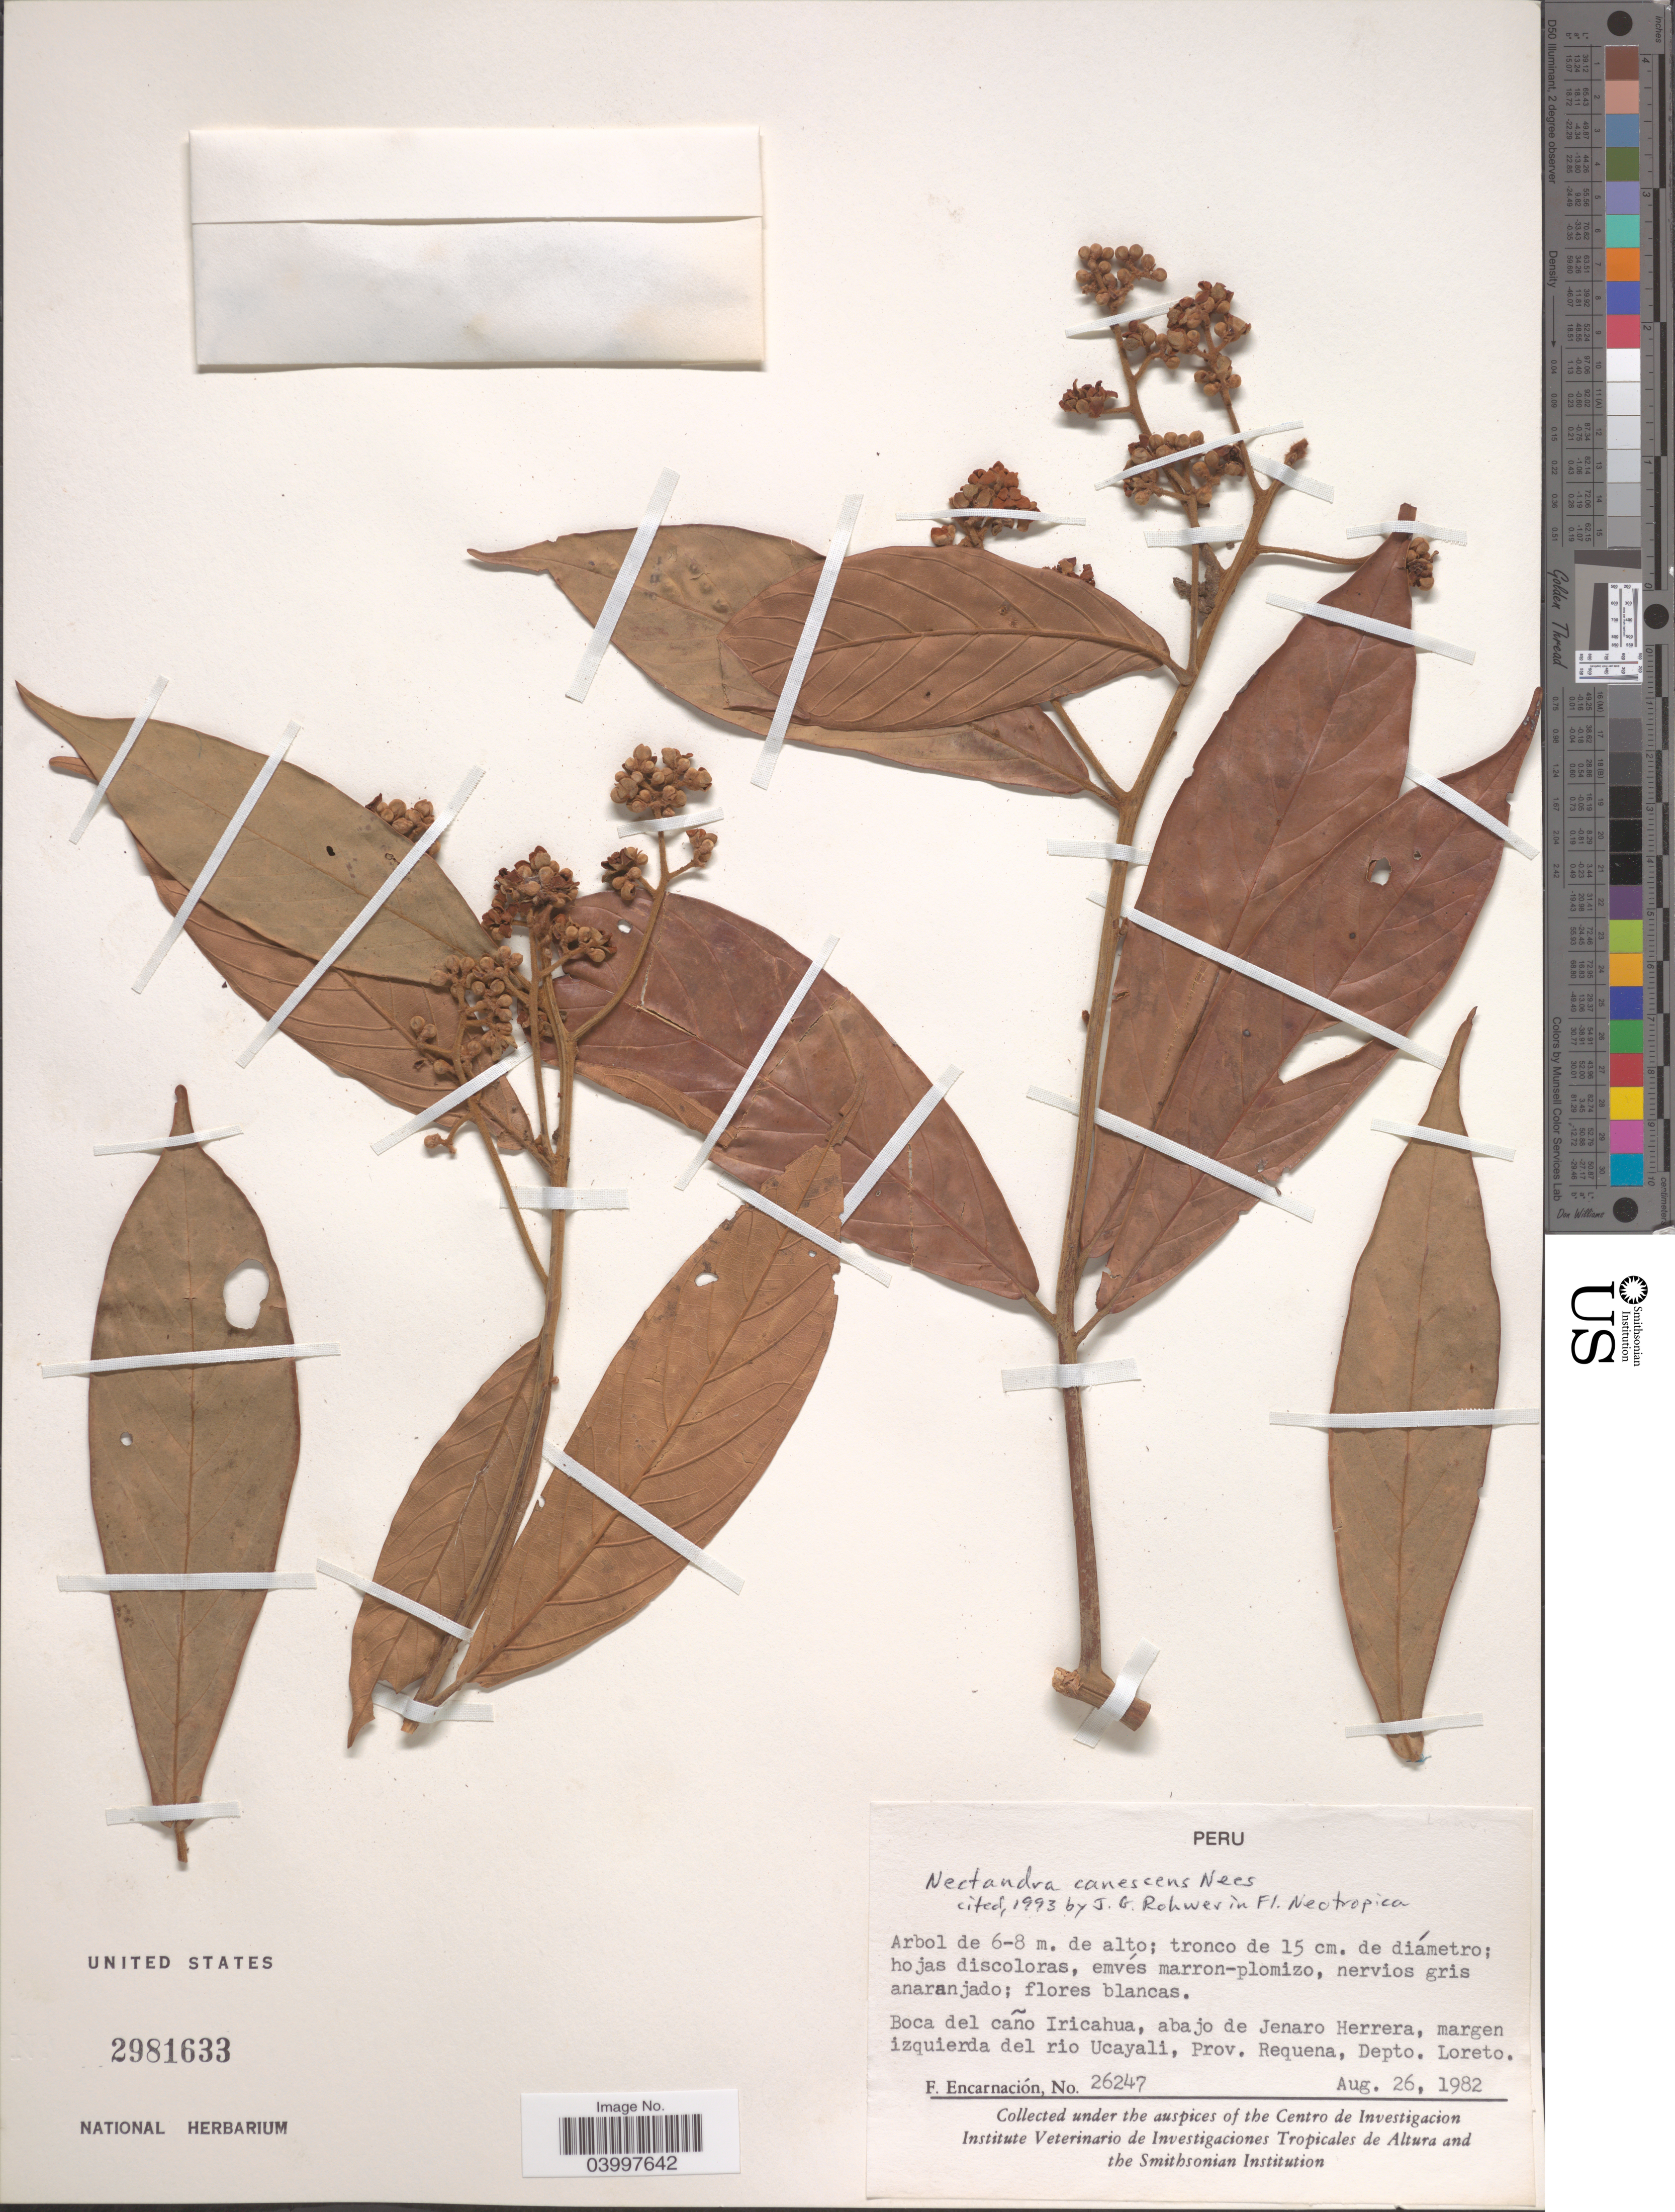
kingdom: Plantae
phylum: Tracheophyta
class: Magnoliopsida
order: Laurales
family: Lauraceae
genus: Nectandra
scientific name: Nectandra canescens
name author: Nees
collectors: F. Encarnación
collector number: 26247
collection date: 1982-08-26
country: Peru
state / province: Loreto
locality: Boca del caño Iricahua, abajo de Jenaro Herrera, margen izquierda del rio Ucayali, Prov. Requena, Depto. Loreto.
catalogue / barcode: US 2981366